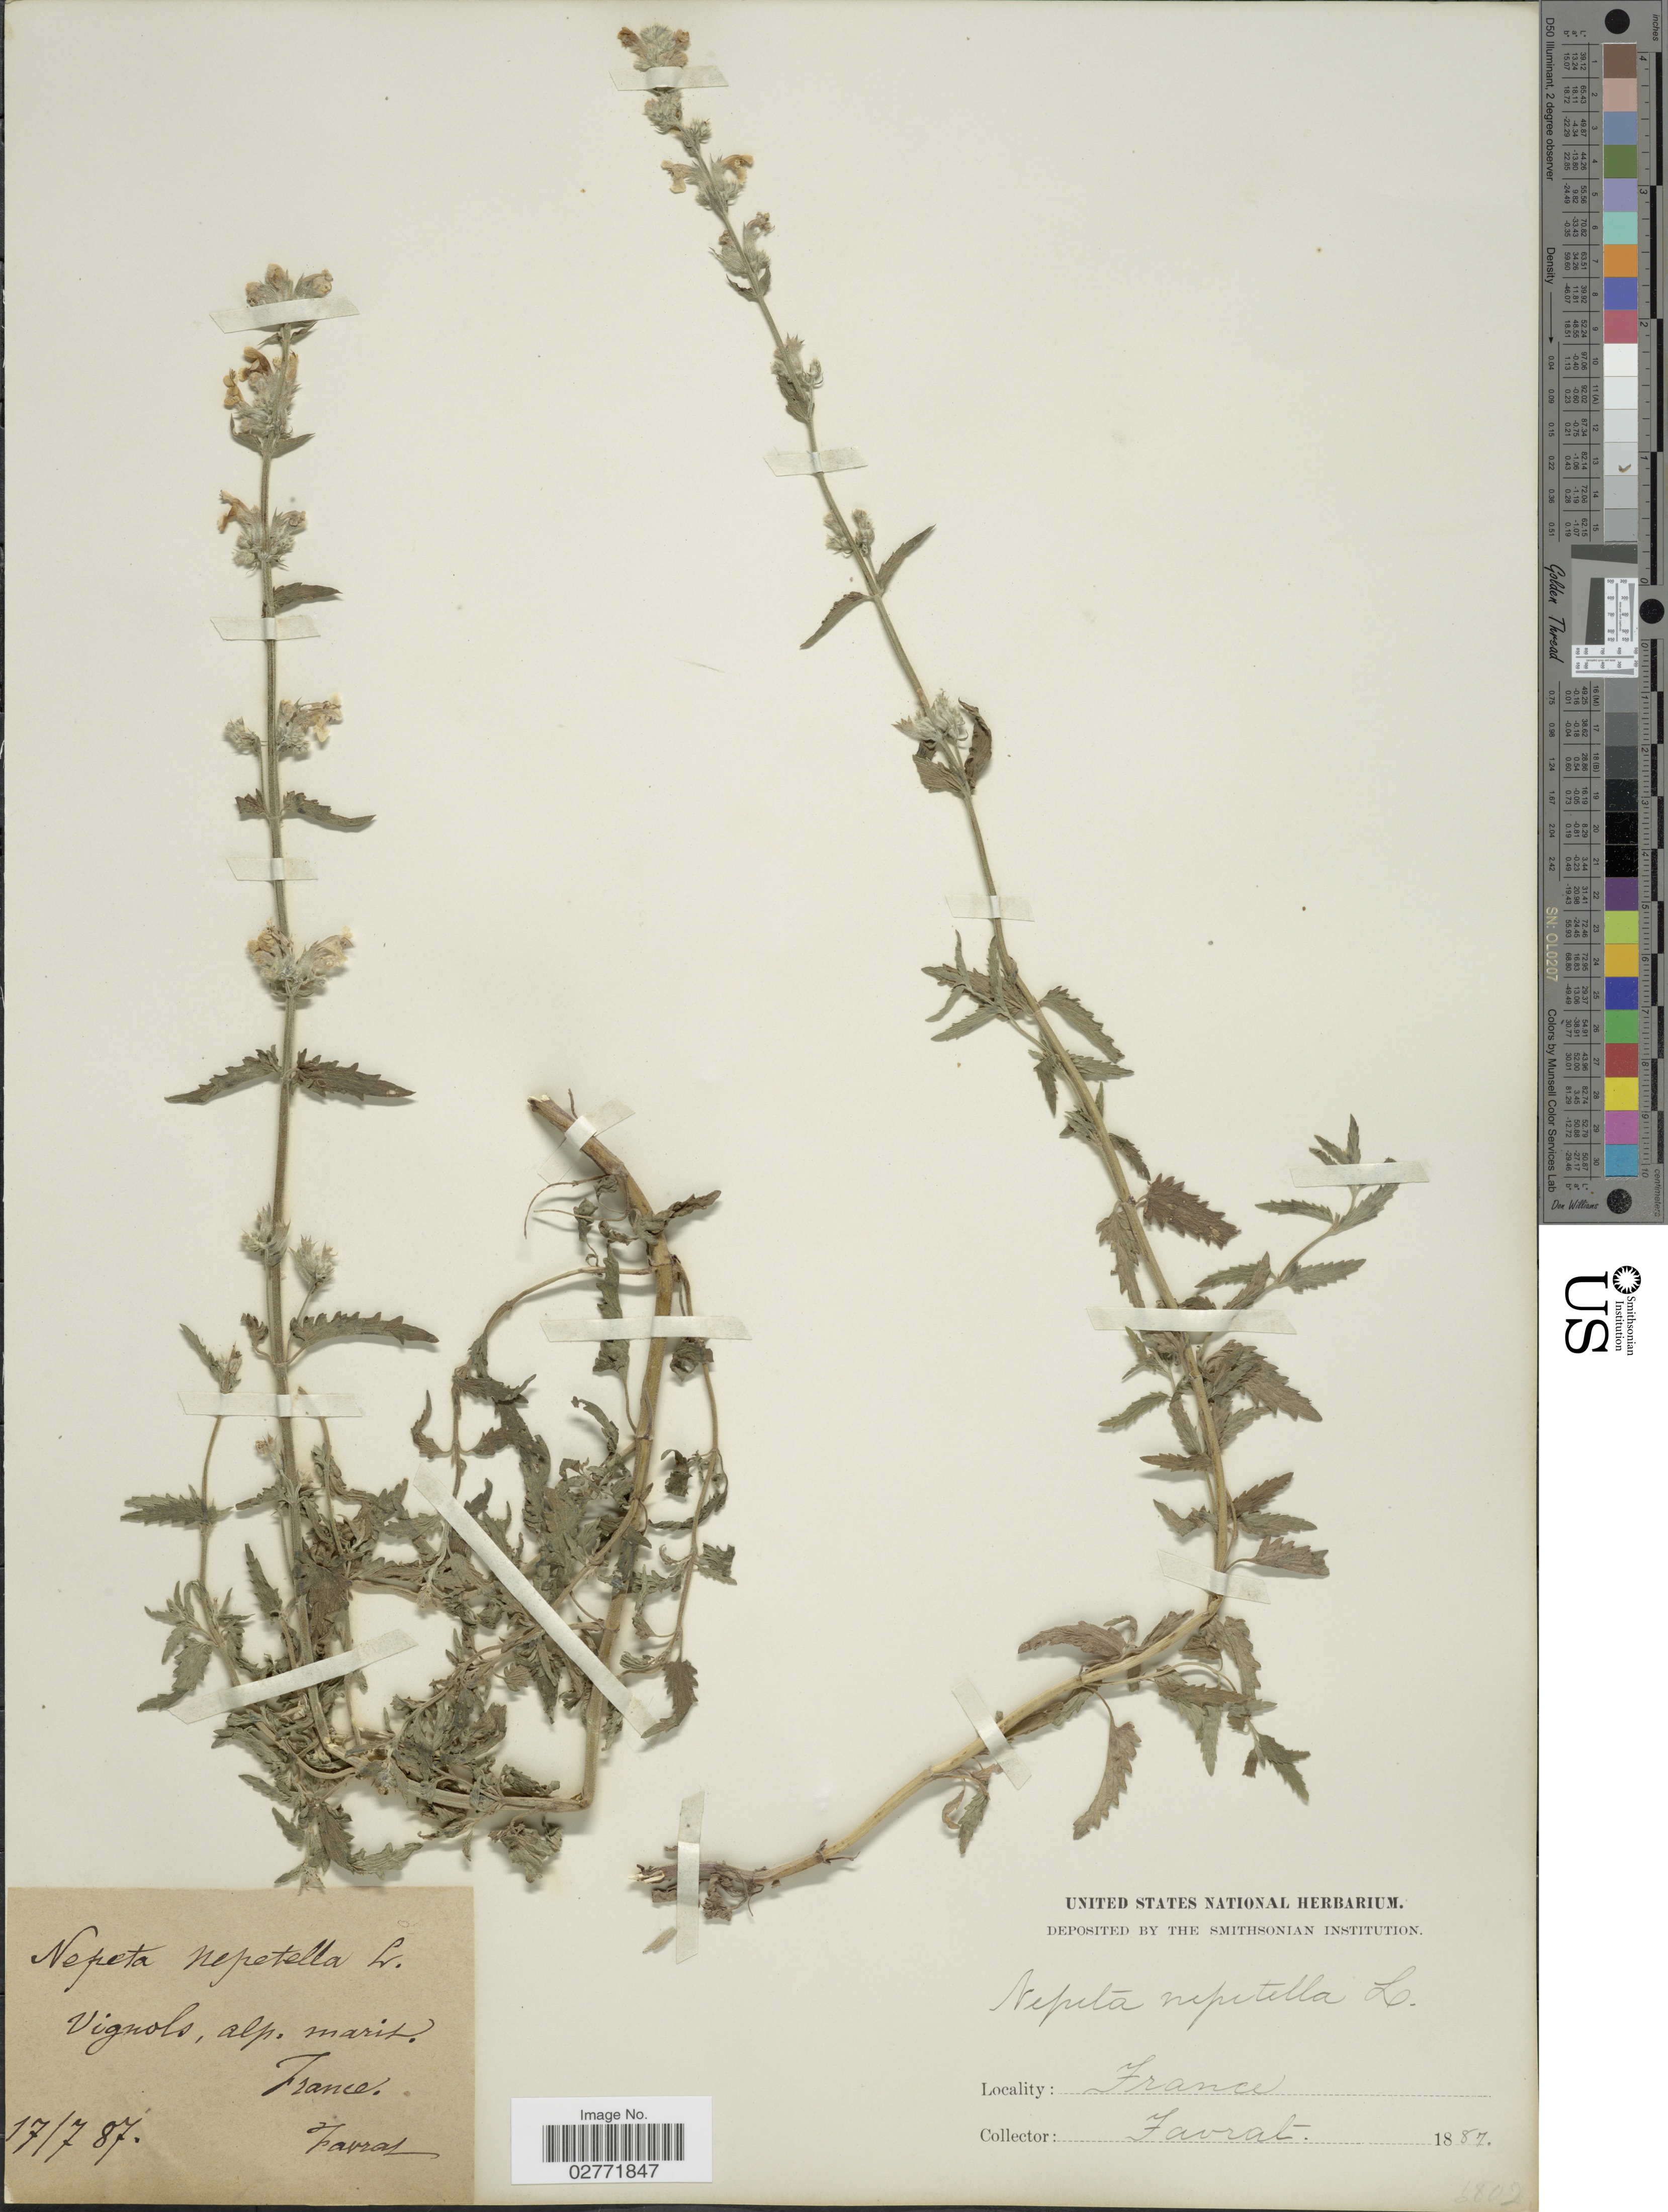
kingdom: Plantae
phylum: Tracheophyta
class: Magnoliopsida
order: Lamiales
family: Lamiaceae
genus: Nepeta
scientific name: Nepeta nepetella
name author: L.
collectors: L. Favrat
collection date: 1887-07-17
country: France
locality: Vignols, alp. maris.